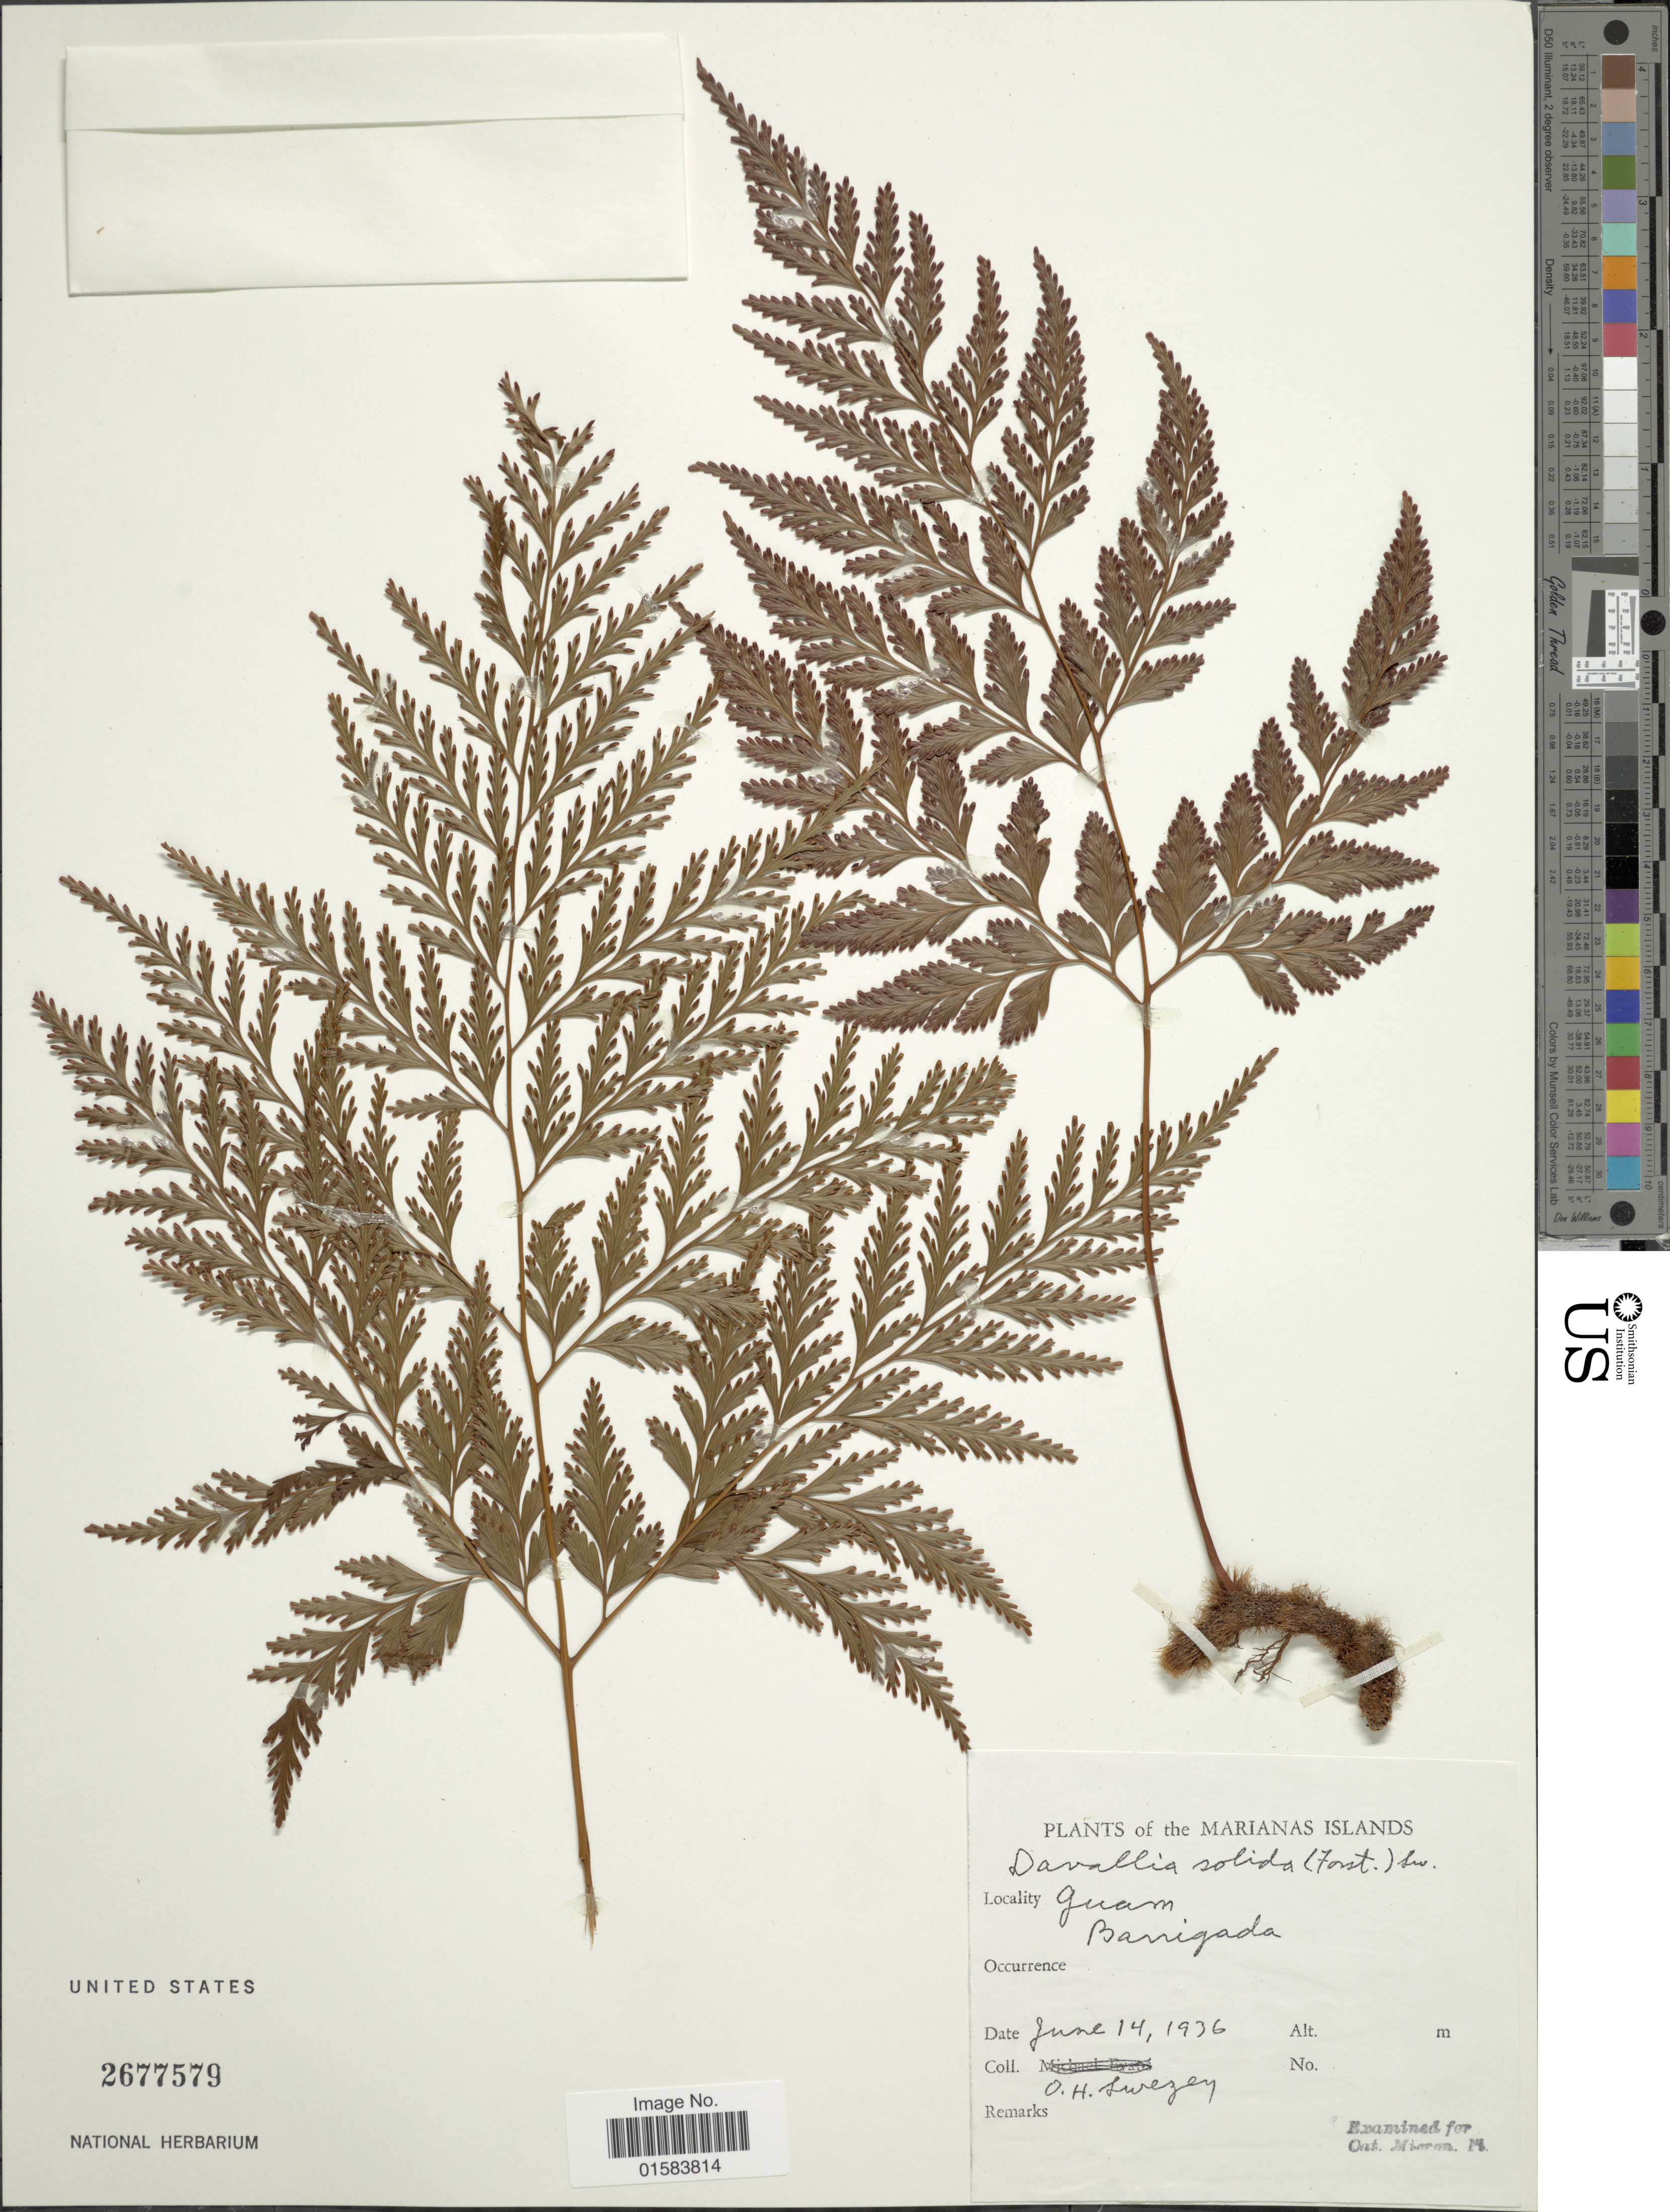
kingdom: Plantae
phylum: Tracheophyta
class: Polypodiopsida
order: Polypodiales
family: Davalliaceae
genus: Davallia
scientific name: Davallia solida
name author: (G. Forst.) Sw.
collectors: O. H. Swezey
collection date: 1936-06-14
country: Guam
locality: The Mariana Islands, Banigada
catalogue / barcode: US 2677579